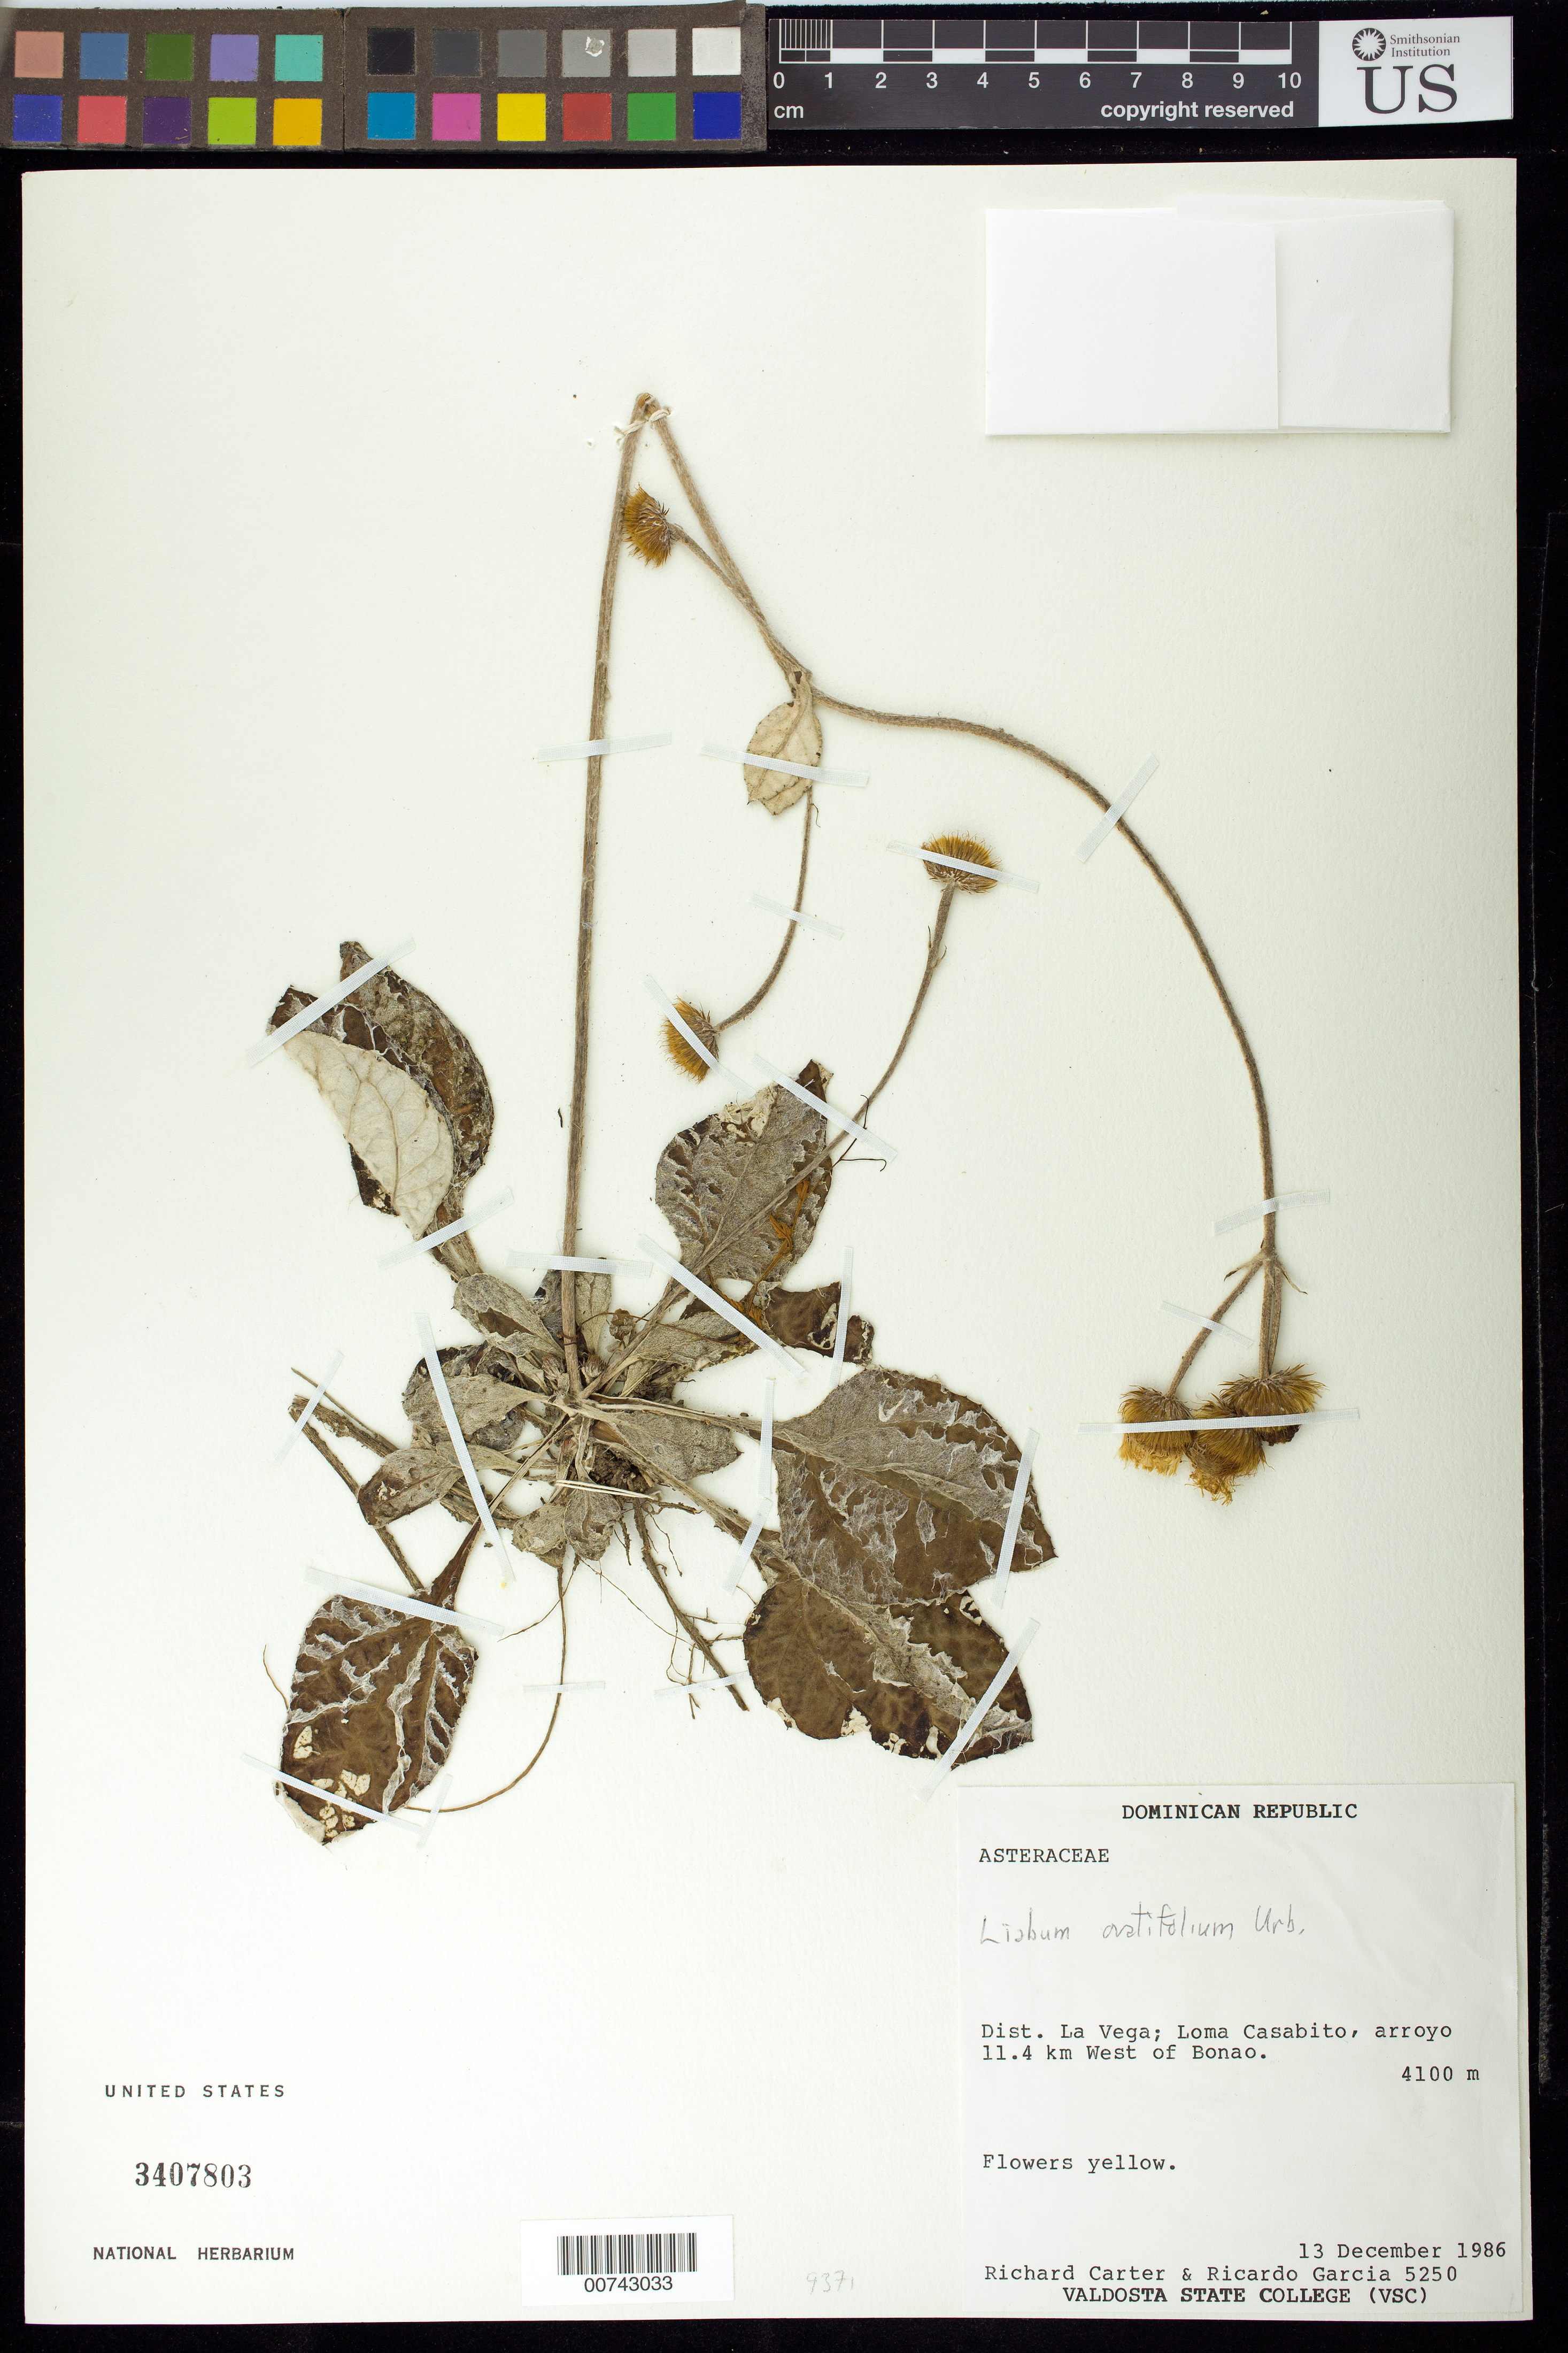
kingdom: Plantae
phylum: Tracheophyta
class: Magnoliopsida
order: Asterales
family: Asteraceae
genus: Liabum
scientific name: Liabum ovatifolium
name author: Urb.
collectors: R. Carter & R. Garcia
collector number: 5250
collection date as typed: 12 December 1986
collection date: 1986-12-12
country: Dominican Republic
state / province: La Vega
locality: Loma Casabito, arroyo 11.4 km West of Bonao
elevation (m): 4100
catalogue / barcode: US 3407803